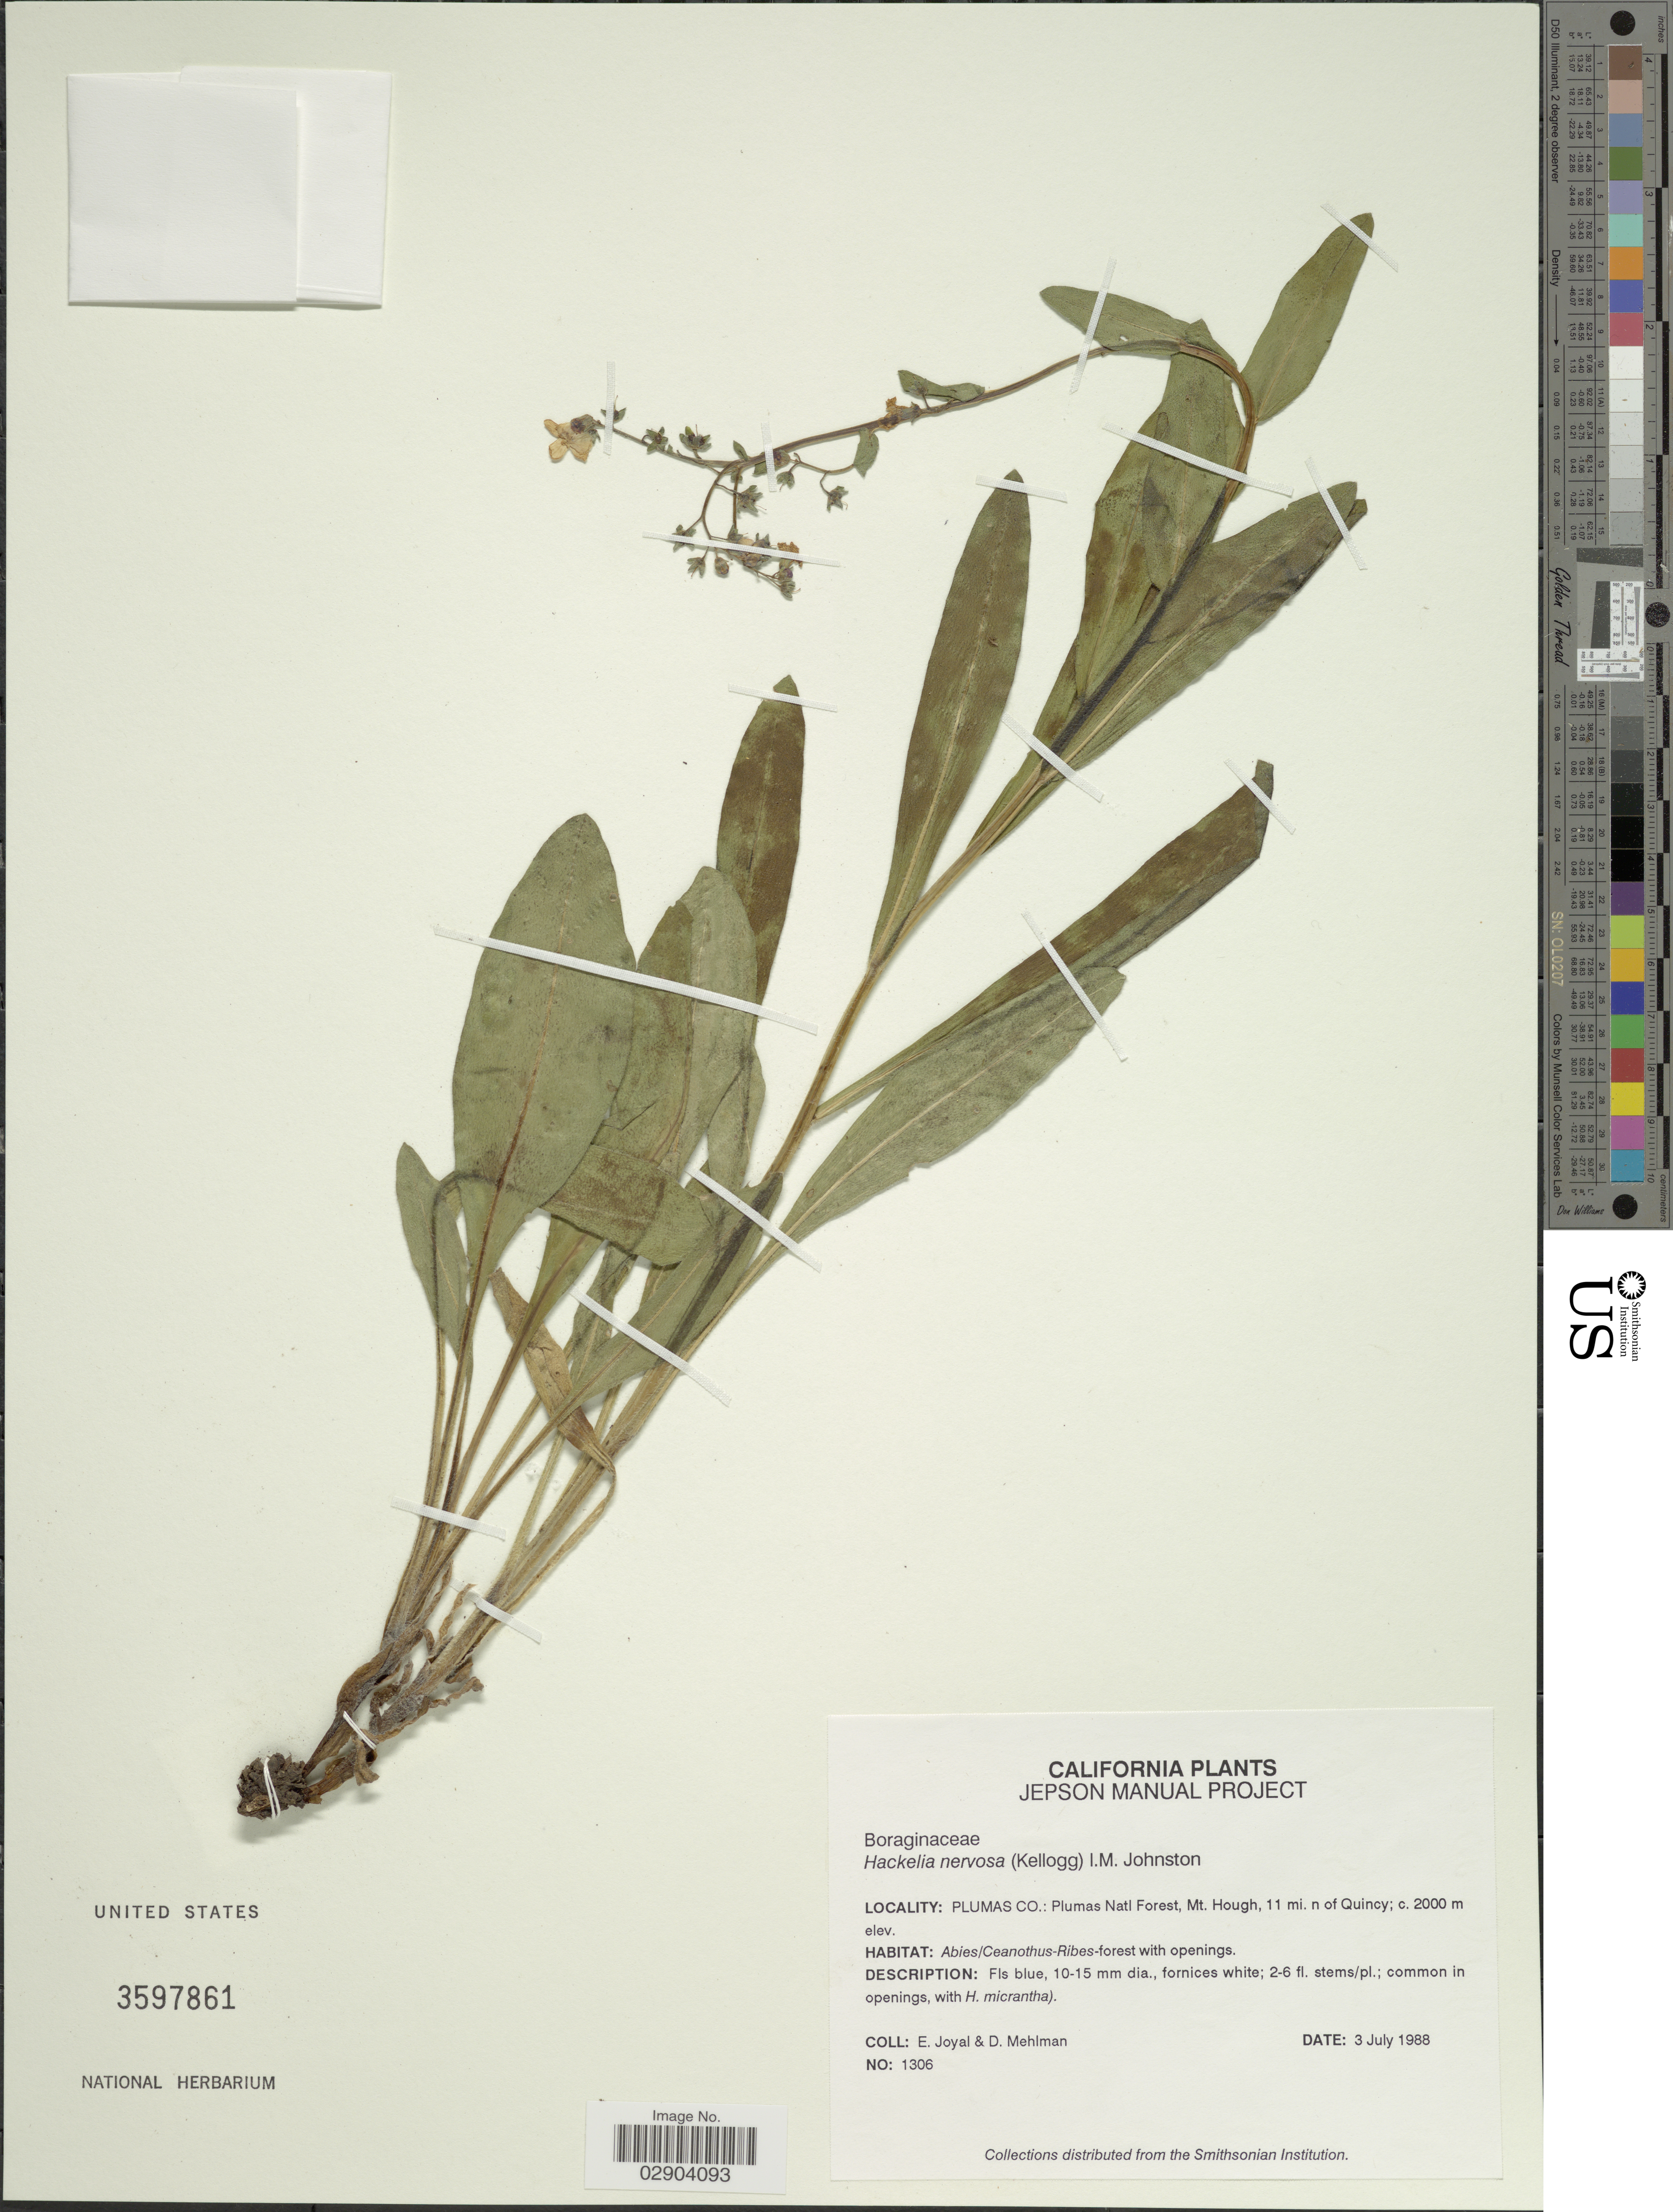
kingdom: Plantae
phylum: Tracheophyta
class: Magnoliopsida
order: Boraginales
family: Boraginaceae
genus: Hackelia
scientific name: Hackelia nervosa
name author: (Kellogg) I.M. Johnst.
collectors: E. Joyal & D. Mehlman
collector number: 1306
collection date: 1988-07-03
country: United States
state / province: California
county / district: Plumas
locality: Plumas Co.: Plumas Natl Forest, Mt. Hough, 11 mi. n of Quincy.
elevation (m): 2000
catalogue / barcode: US 3597861